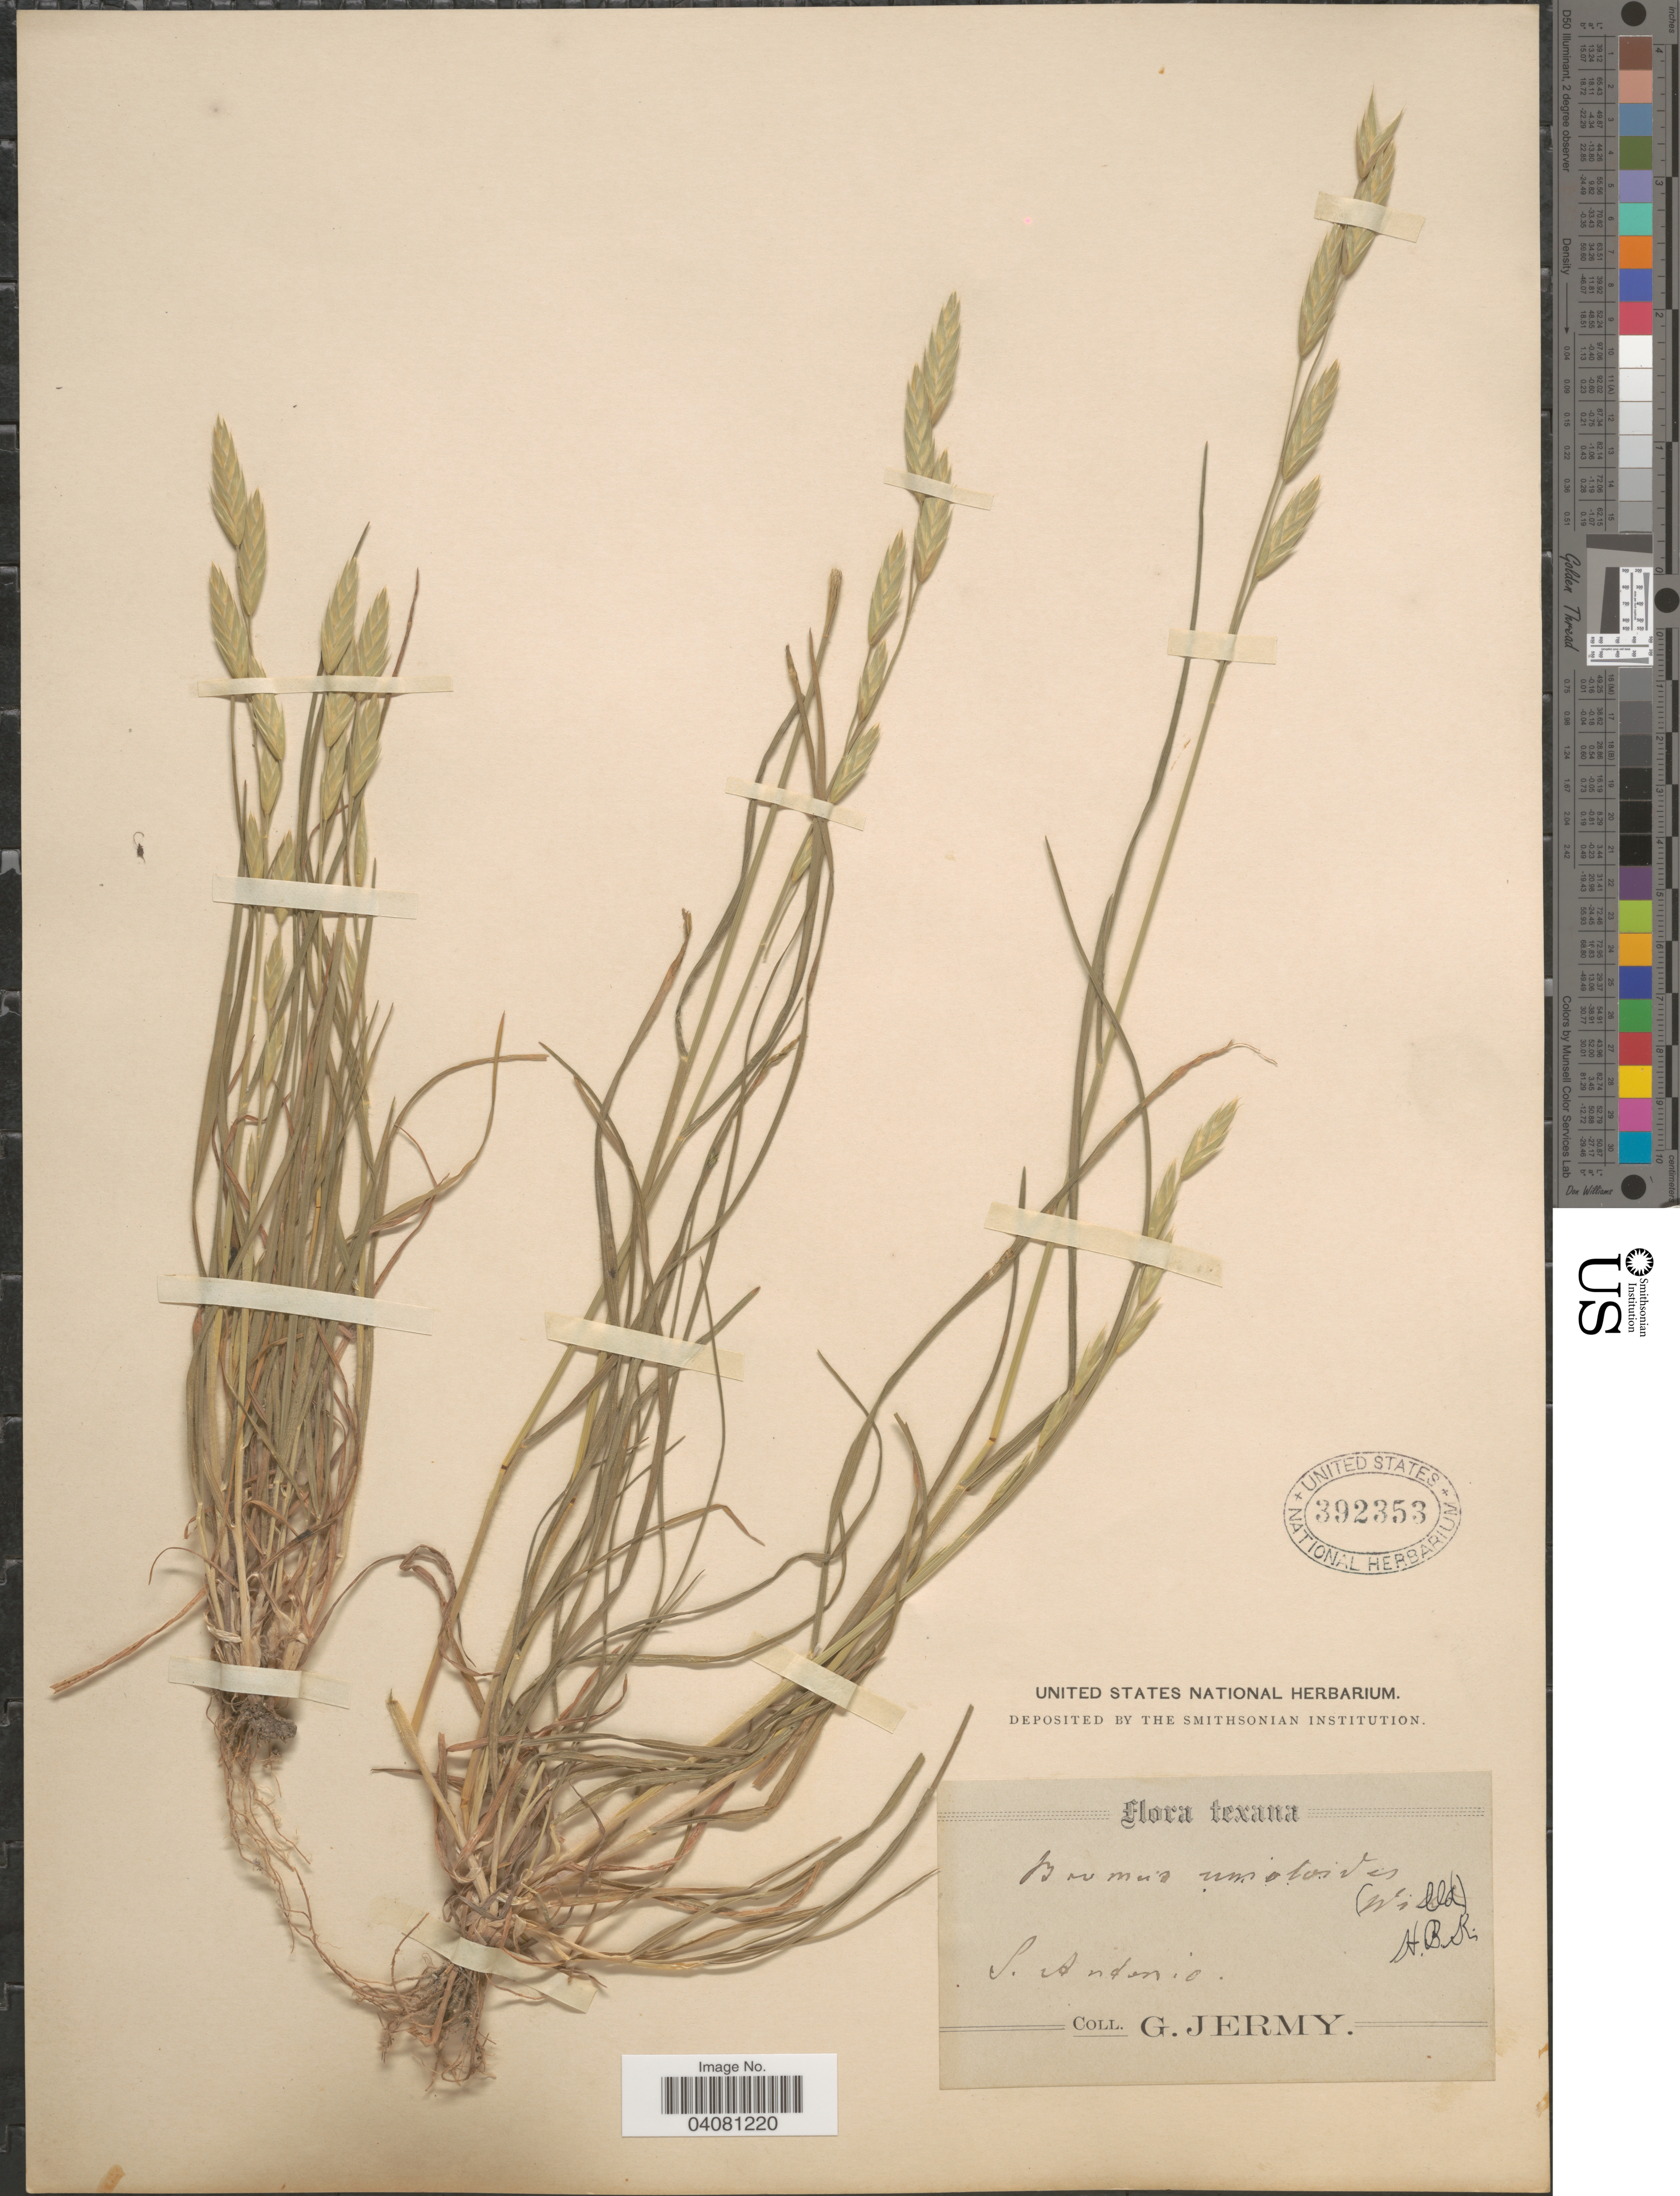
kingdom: Plantae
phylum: Tracheophyta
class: Liliopsida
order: Poales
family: Poaceae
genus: Bromus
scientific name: Bromus catharticus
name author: Vahl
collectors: G. Jermy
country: United States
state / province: Texas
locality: Texana. S. Antonio.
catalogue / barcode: US 392353